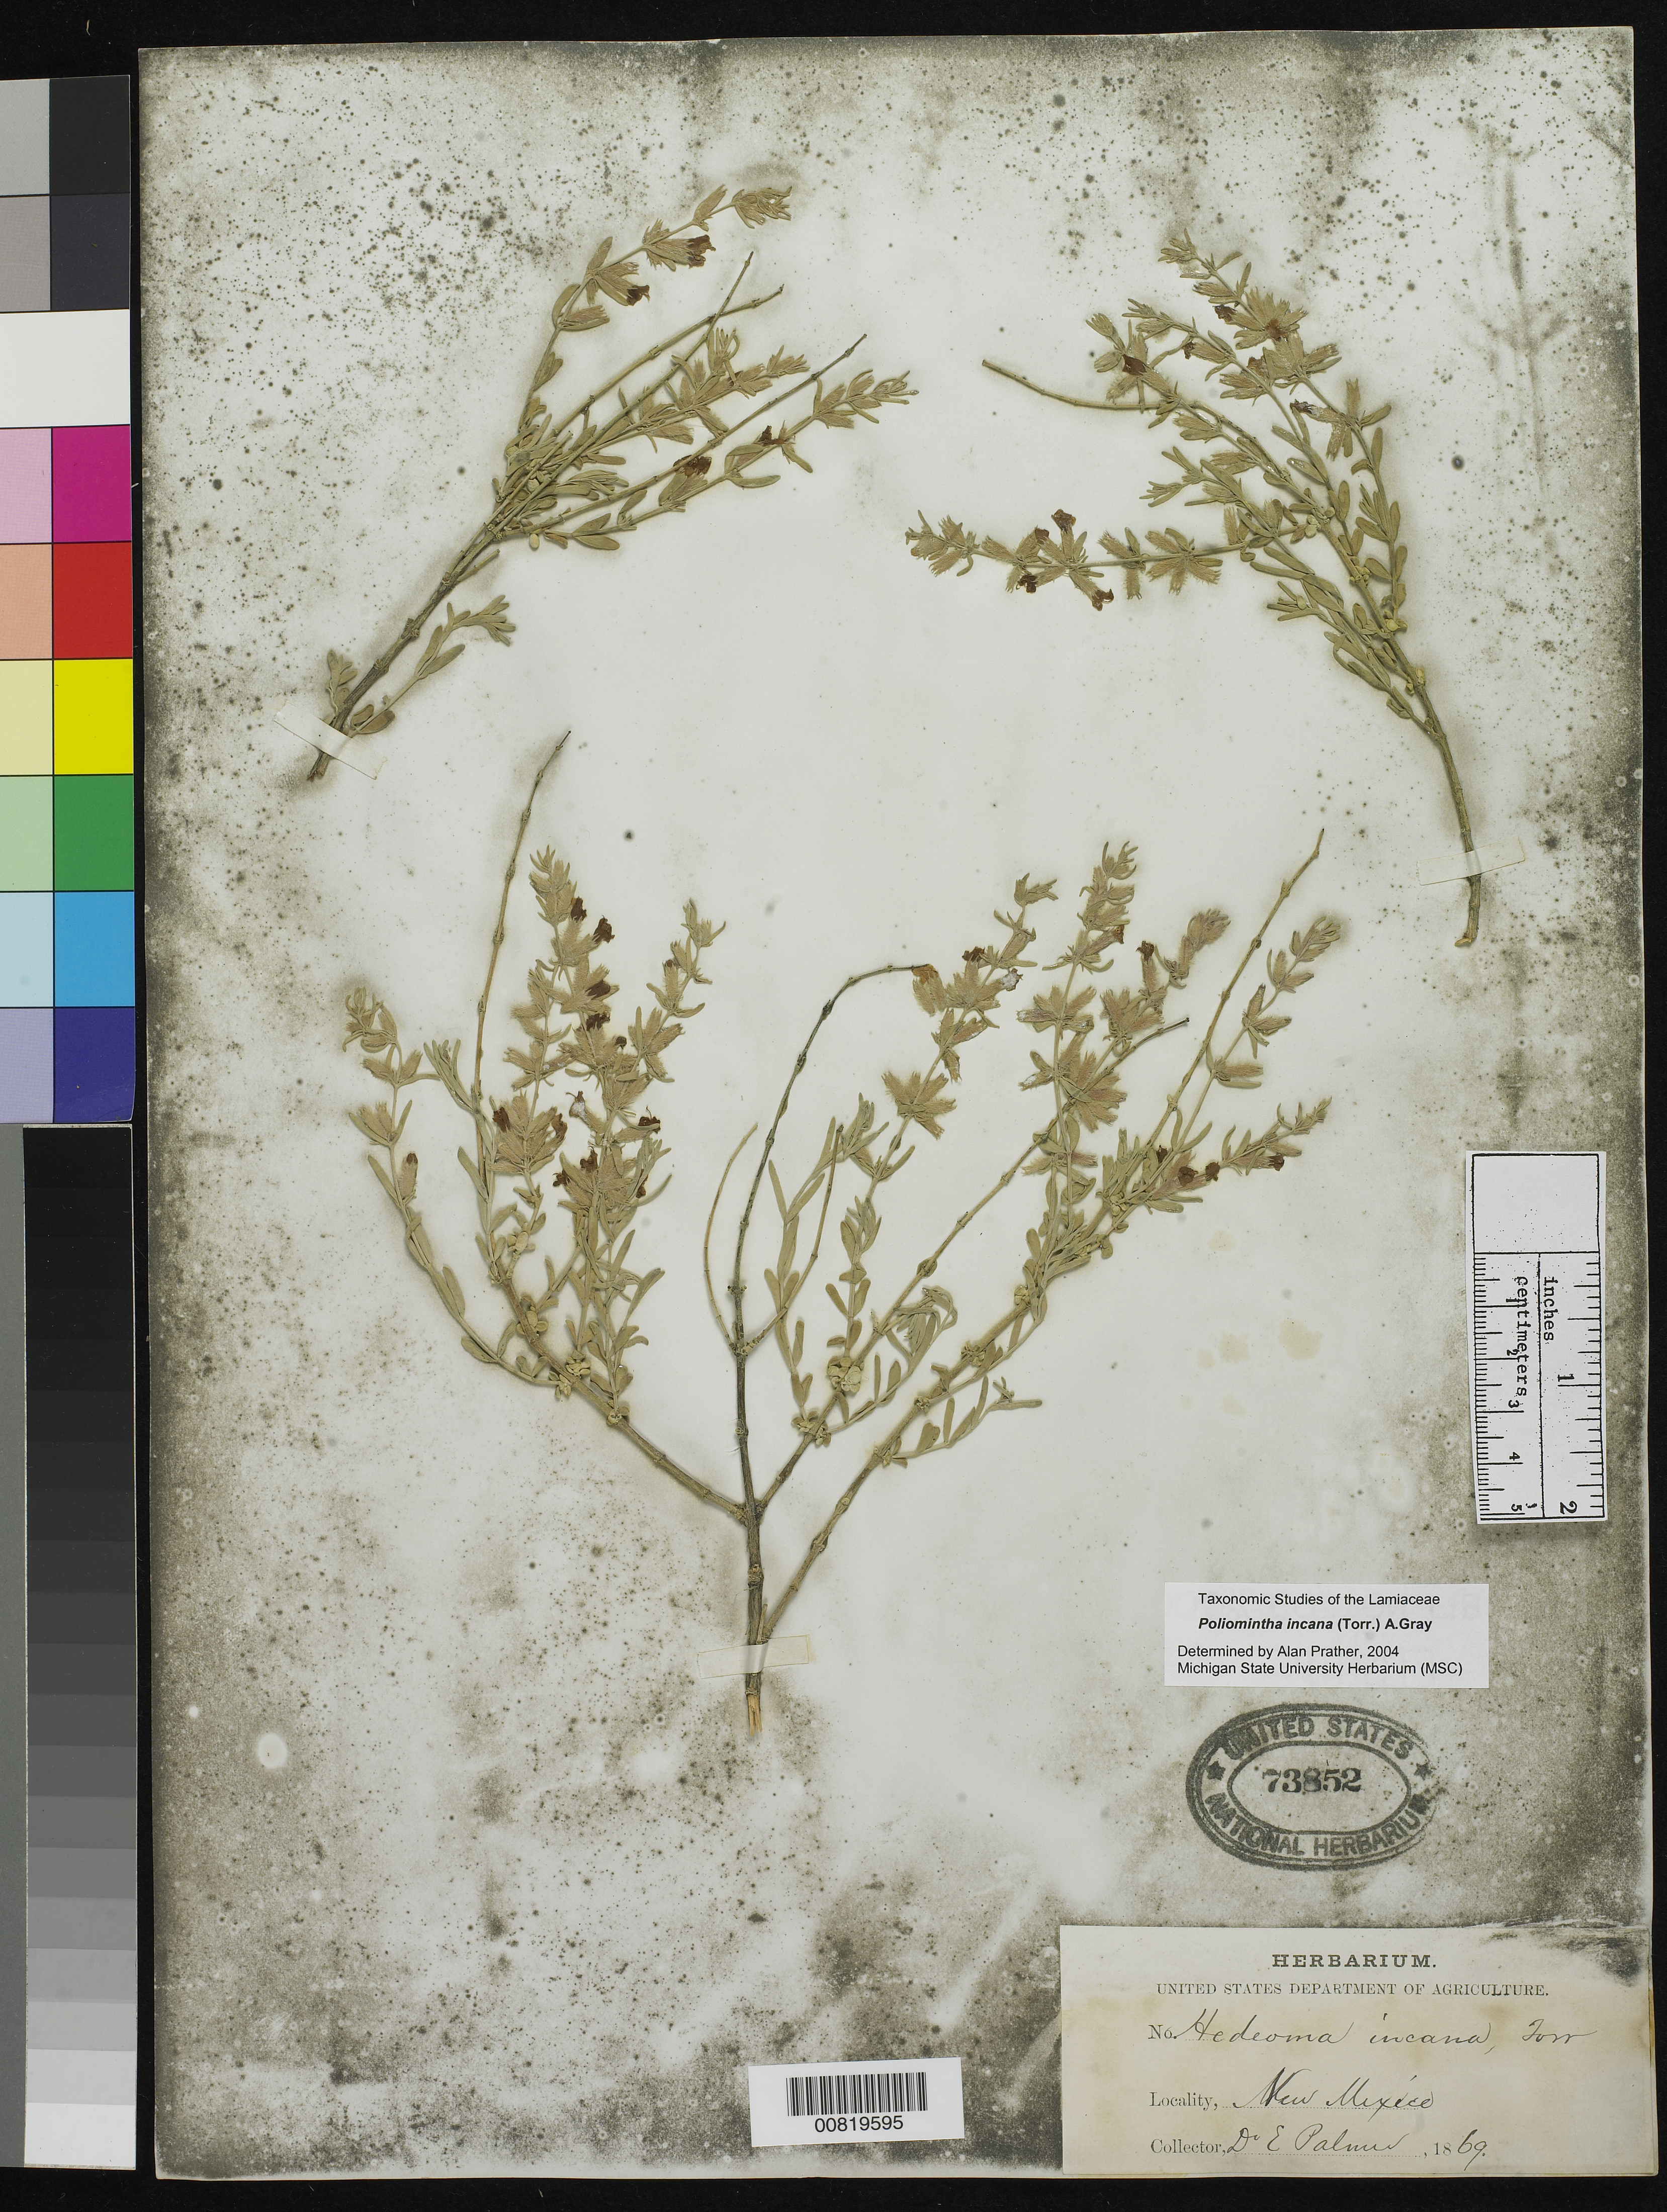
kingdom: Plantae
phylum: Tracheophyta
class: Magnoliopsida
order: Lamiales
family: Lamiaceae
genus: Poliomintha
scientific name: Poliomintha incana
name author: (Torr.) A. Gray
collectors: E. Palmer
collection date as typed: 1869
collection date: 1869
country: United States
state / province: New Mexico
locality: New Mexico.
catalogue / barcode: US 73852